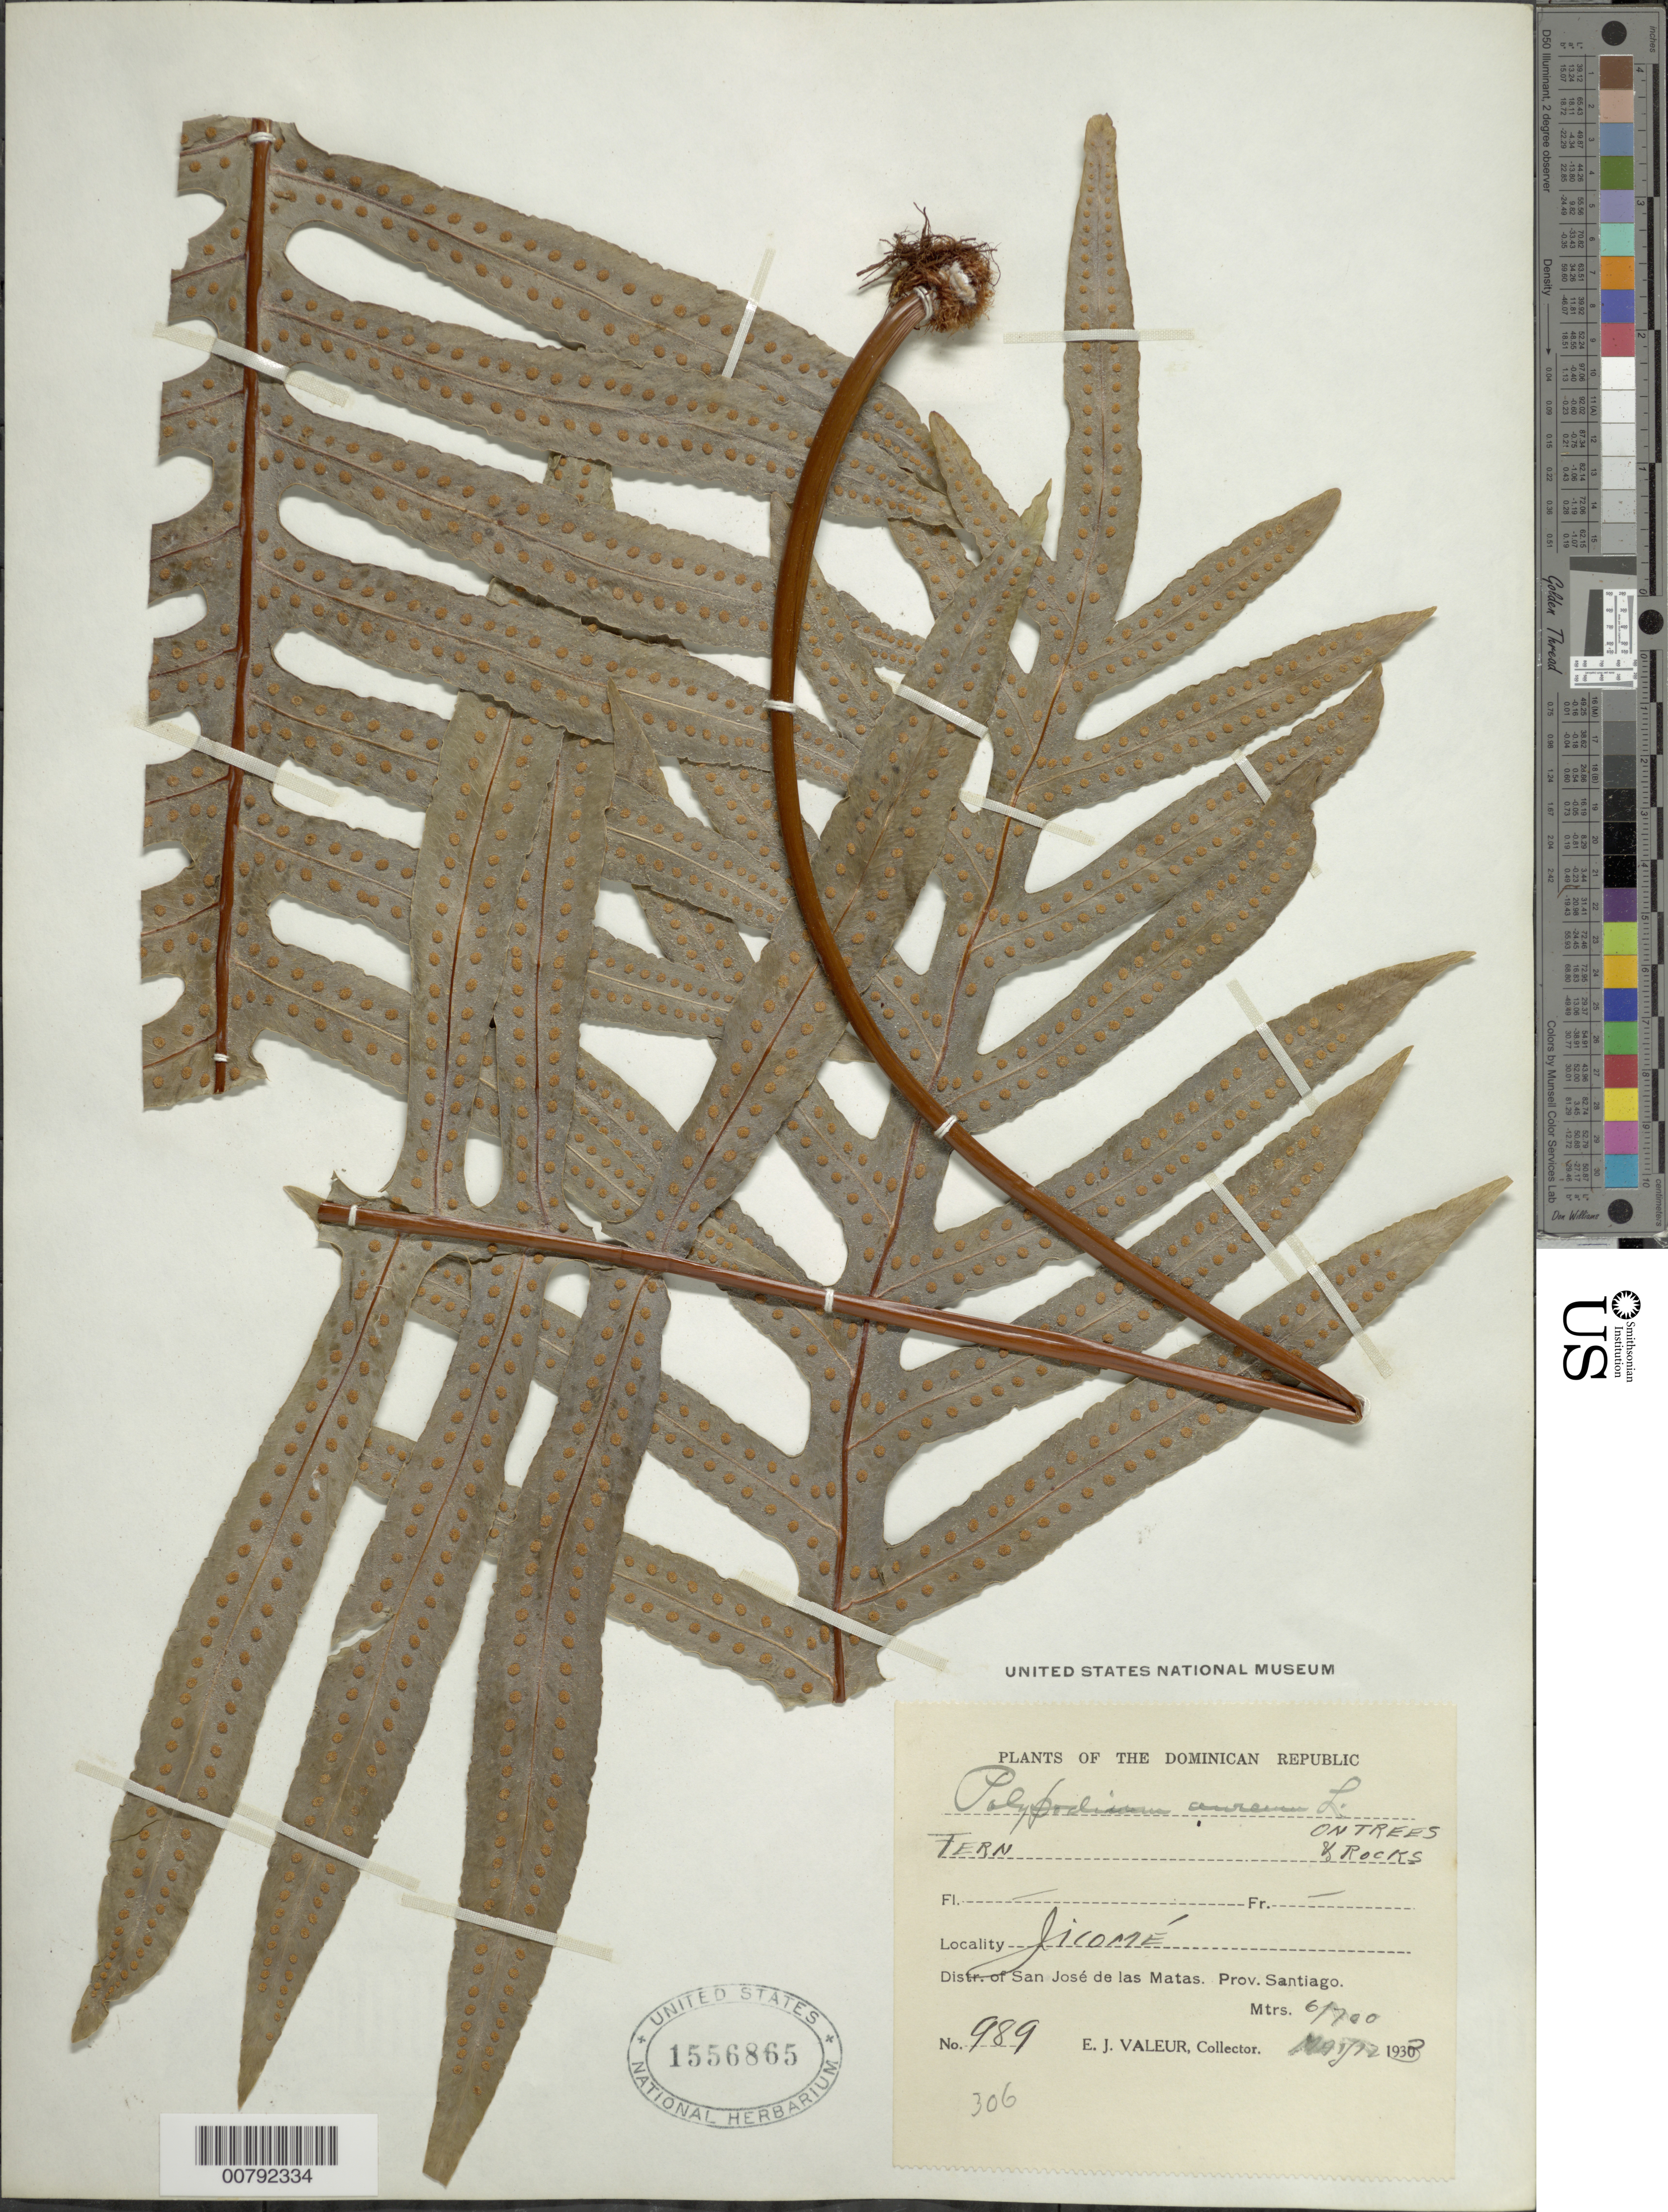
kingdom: Plantae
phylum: Tracheophyta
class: Polypodiopsida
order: Polypodiales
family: Polypodiaceae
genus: Phlebodium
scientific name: Phlebodium pseudoaureum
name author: (Cav.) Lellinger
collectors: E. Valeur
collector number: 989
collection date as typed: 12 May 1933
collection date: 1933-05-12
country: Dominican Republic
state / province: Santiago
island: Hispaniola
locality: Dist. San José de las Matas, Jiconié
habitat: On trees and rocks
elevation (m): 600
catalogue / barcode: US 1556865